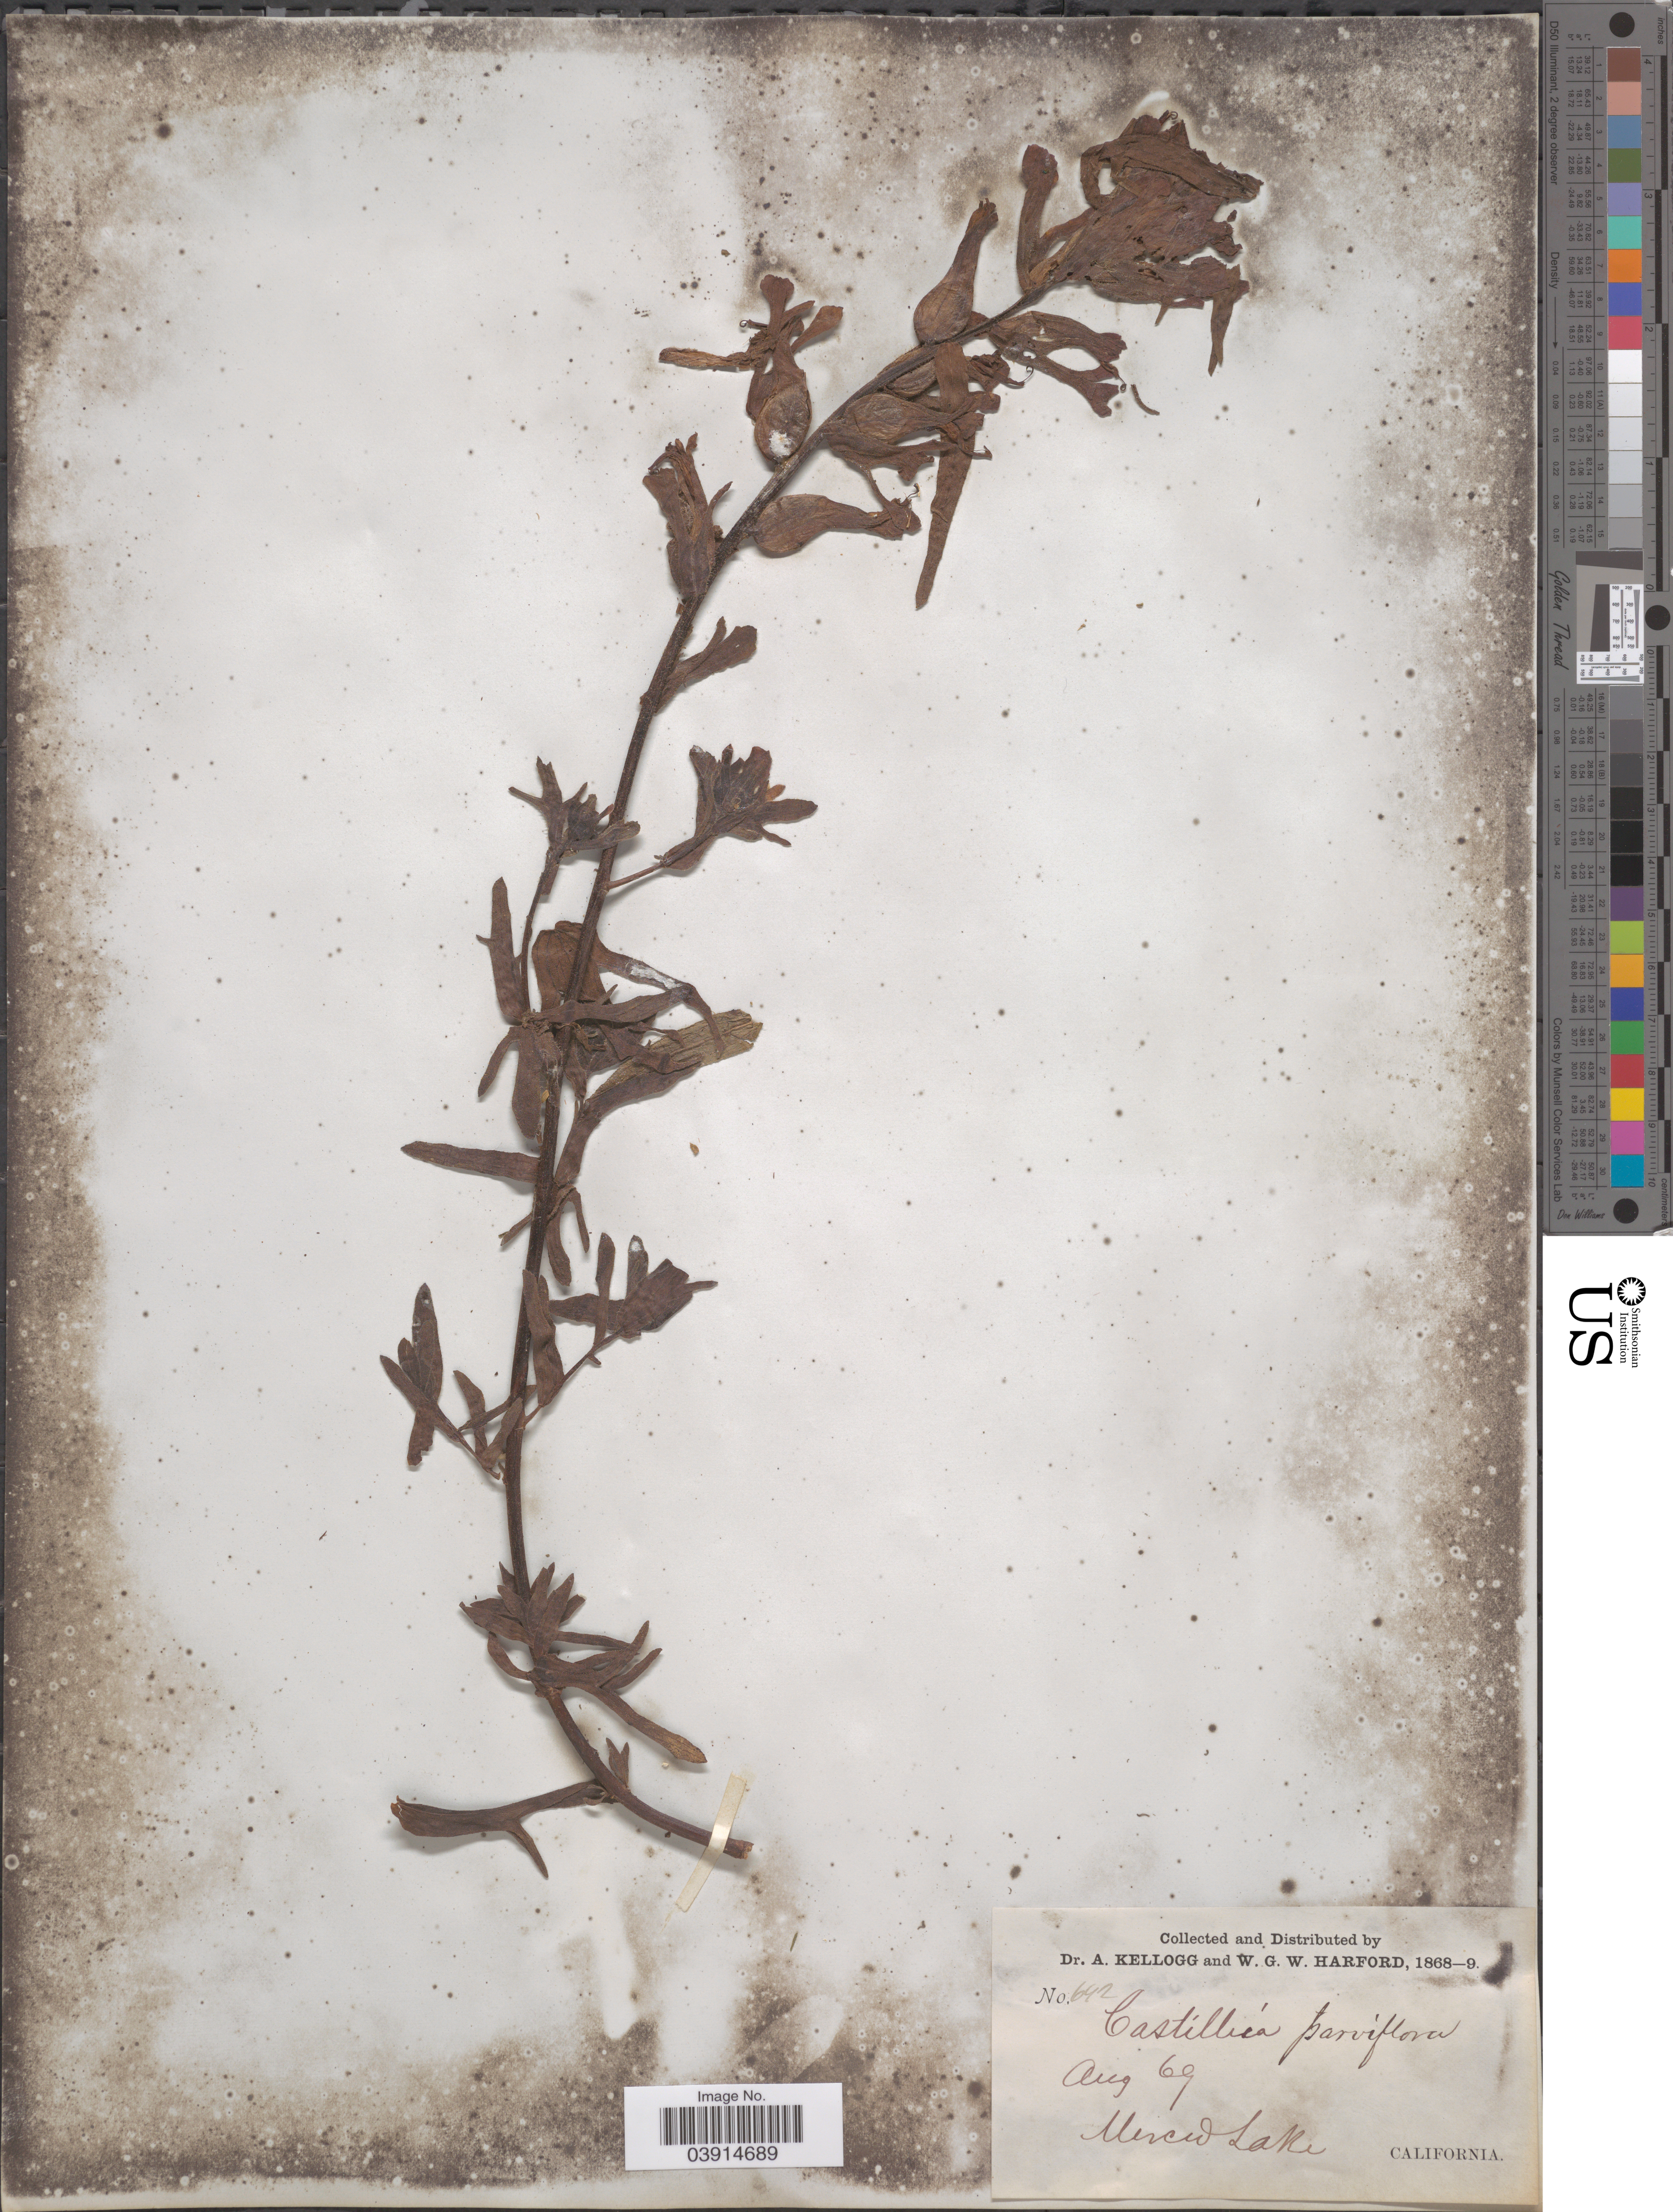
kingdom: Plantae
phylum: Tracheophyta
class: Magnoliopsida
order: Lamiales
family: Orobanchaceae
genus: Castilleja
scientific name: Castilleja sp.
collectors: A. Kellogg & W. G. W. Harford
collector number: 642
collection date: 1869-08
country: United States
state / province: California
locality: Merced Lake.